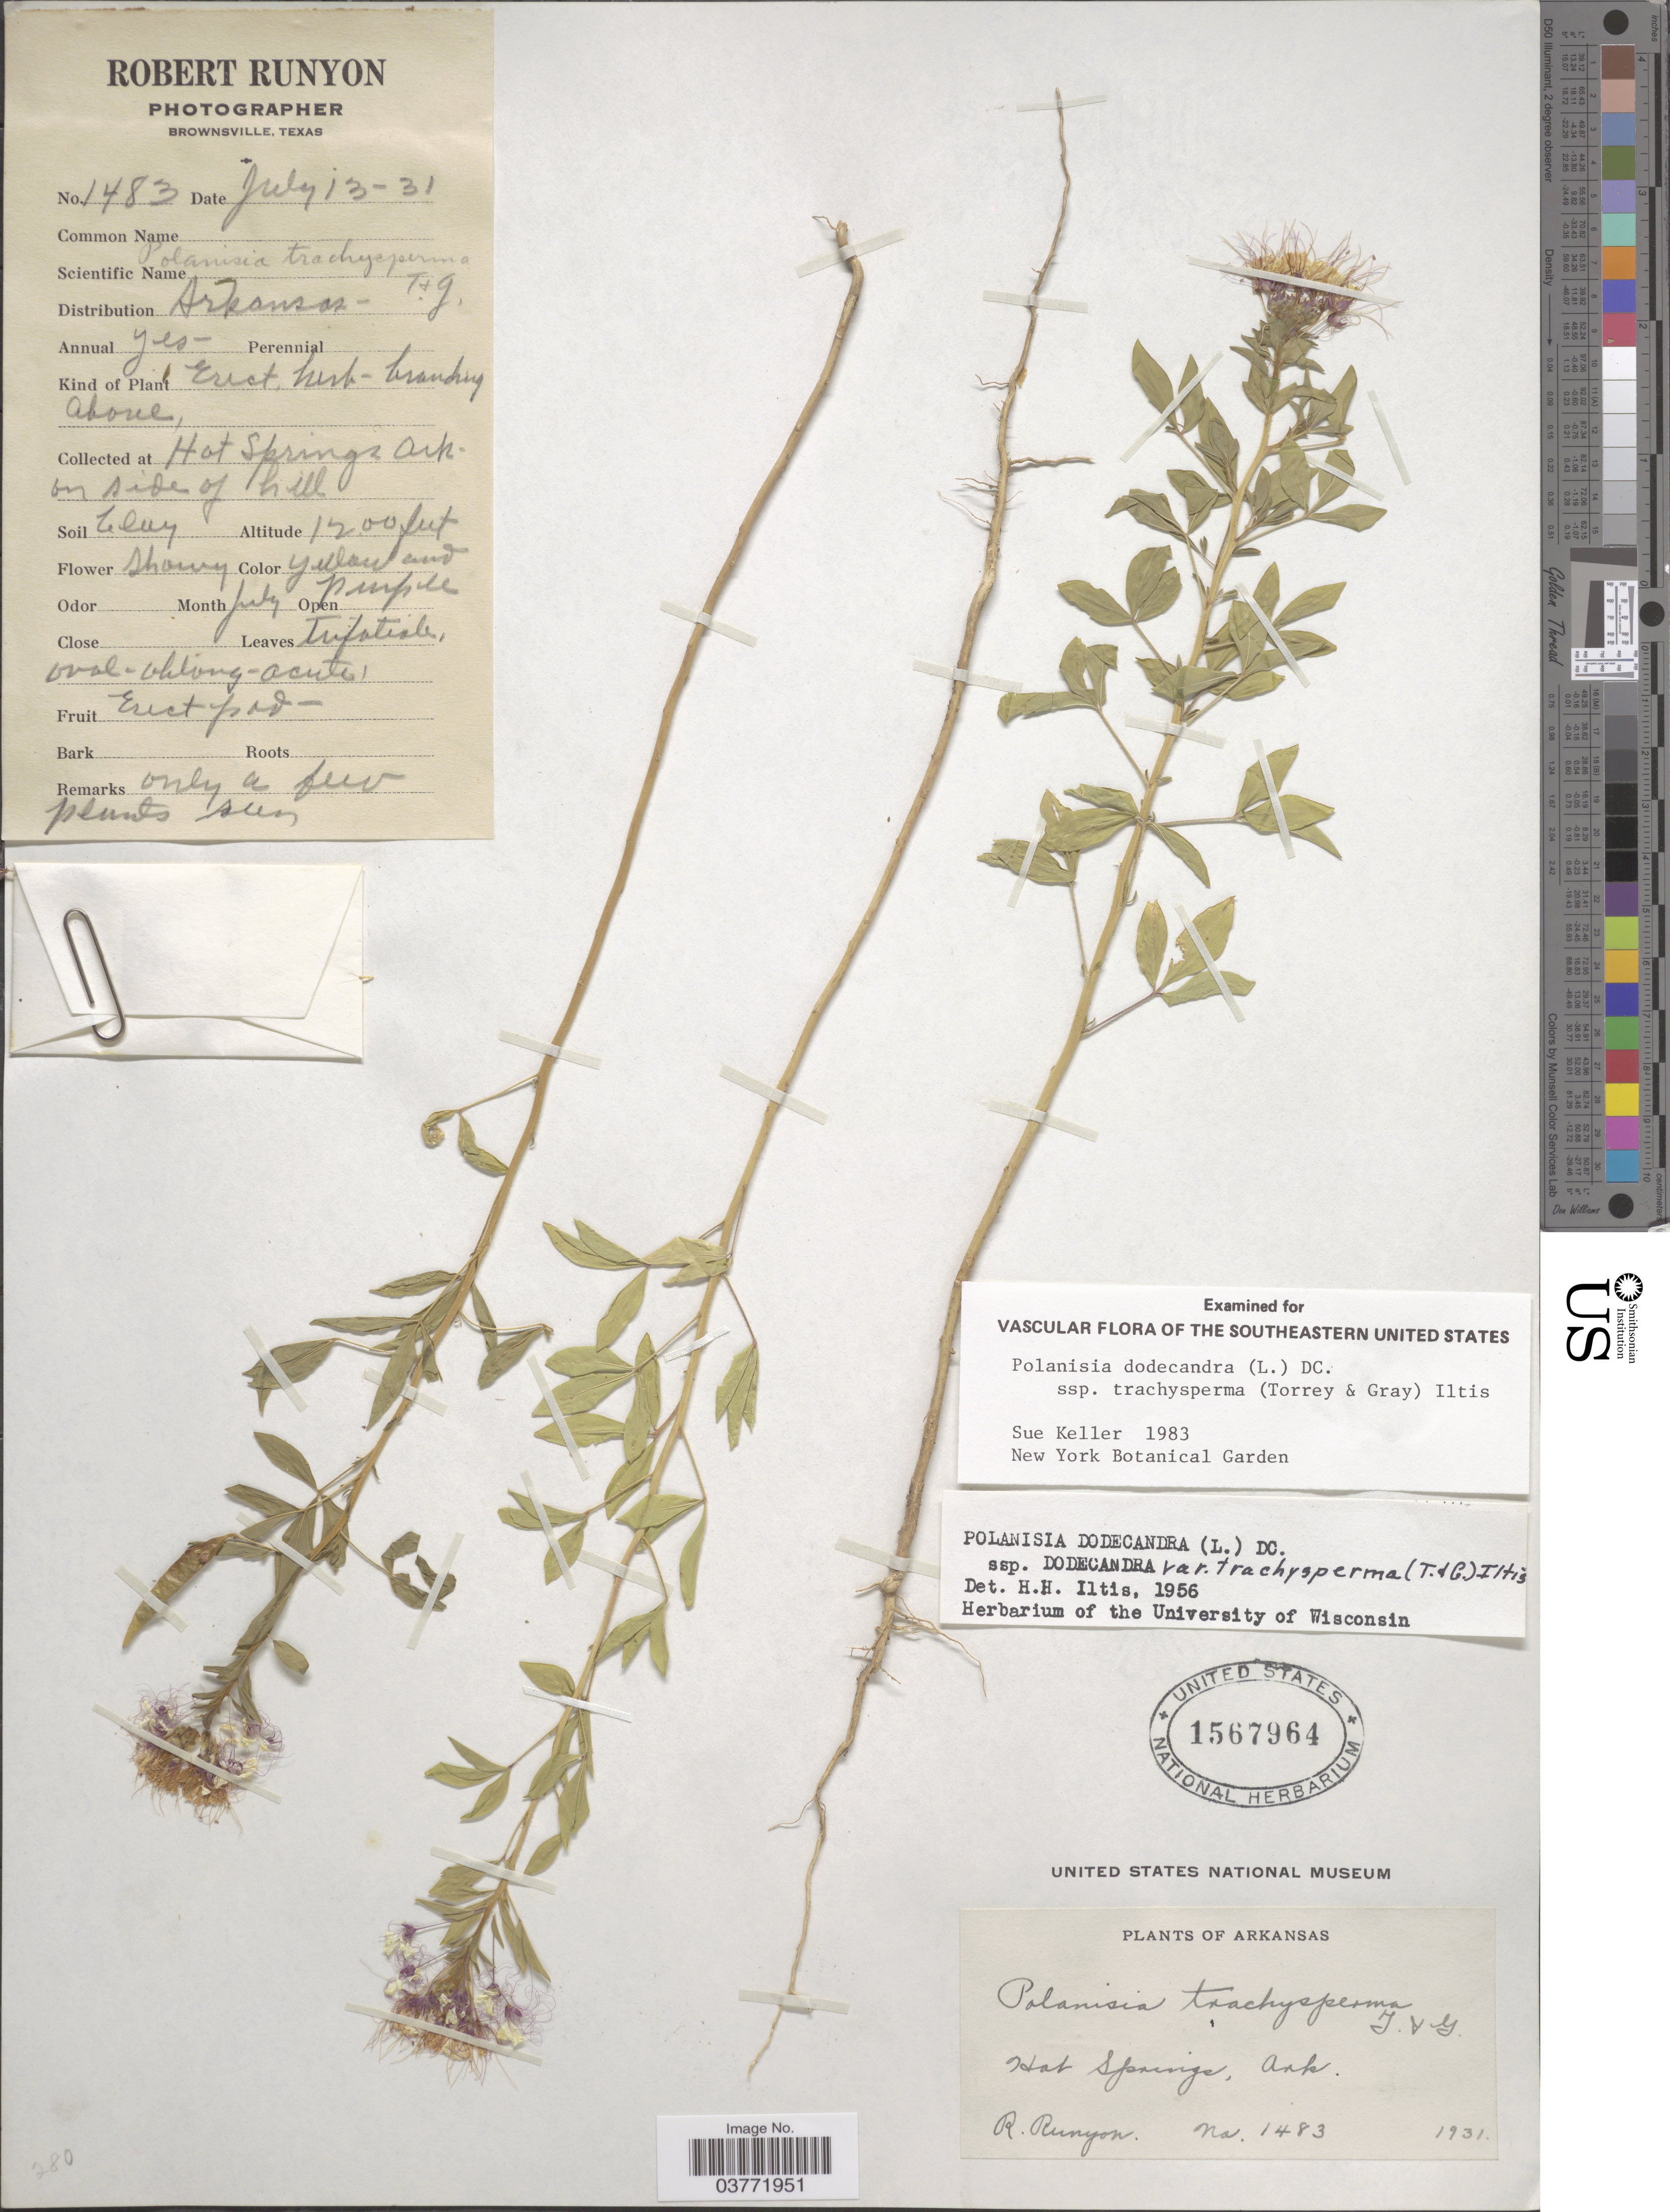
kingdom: Plantae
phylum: Tracheophyta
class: Magnoliopsida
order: Brassicales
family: Cleomaceae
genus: Polanisia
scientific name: Polanisia trachysperma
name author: Torr. & A. Gray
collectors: R. Runyon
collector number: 1483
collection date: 1931-07-13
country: United States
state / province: Arkansas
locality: Hot Springs Ark on side of hill.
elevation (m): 366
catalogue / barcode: US 1567964